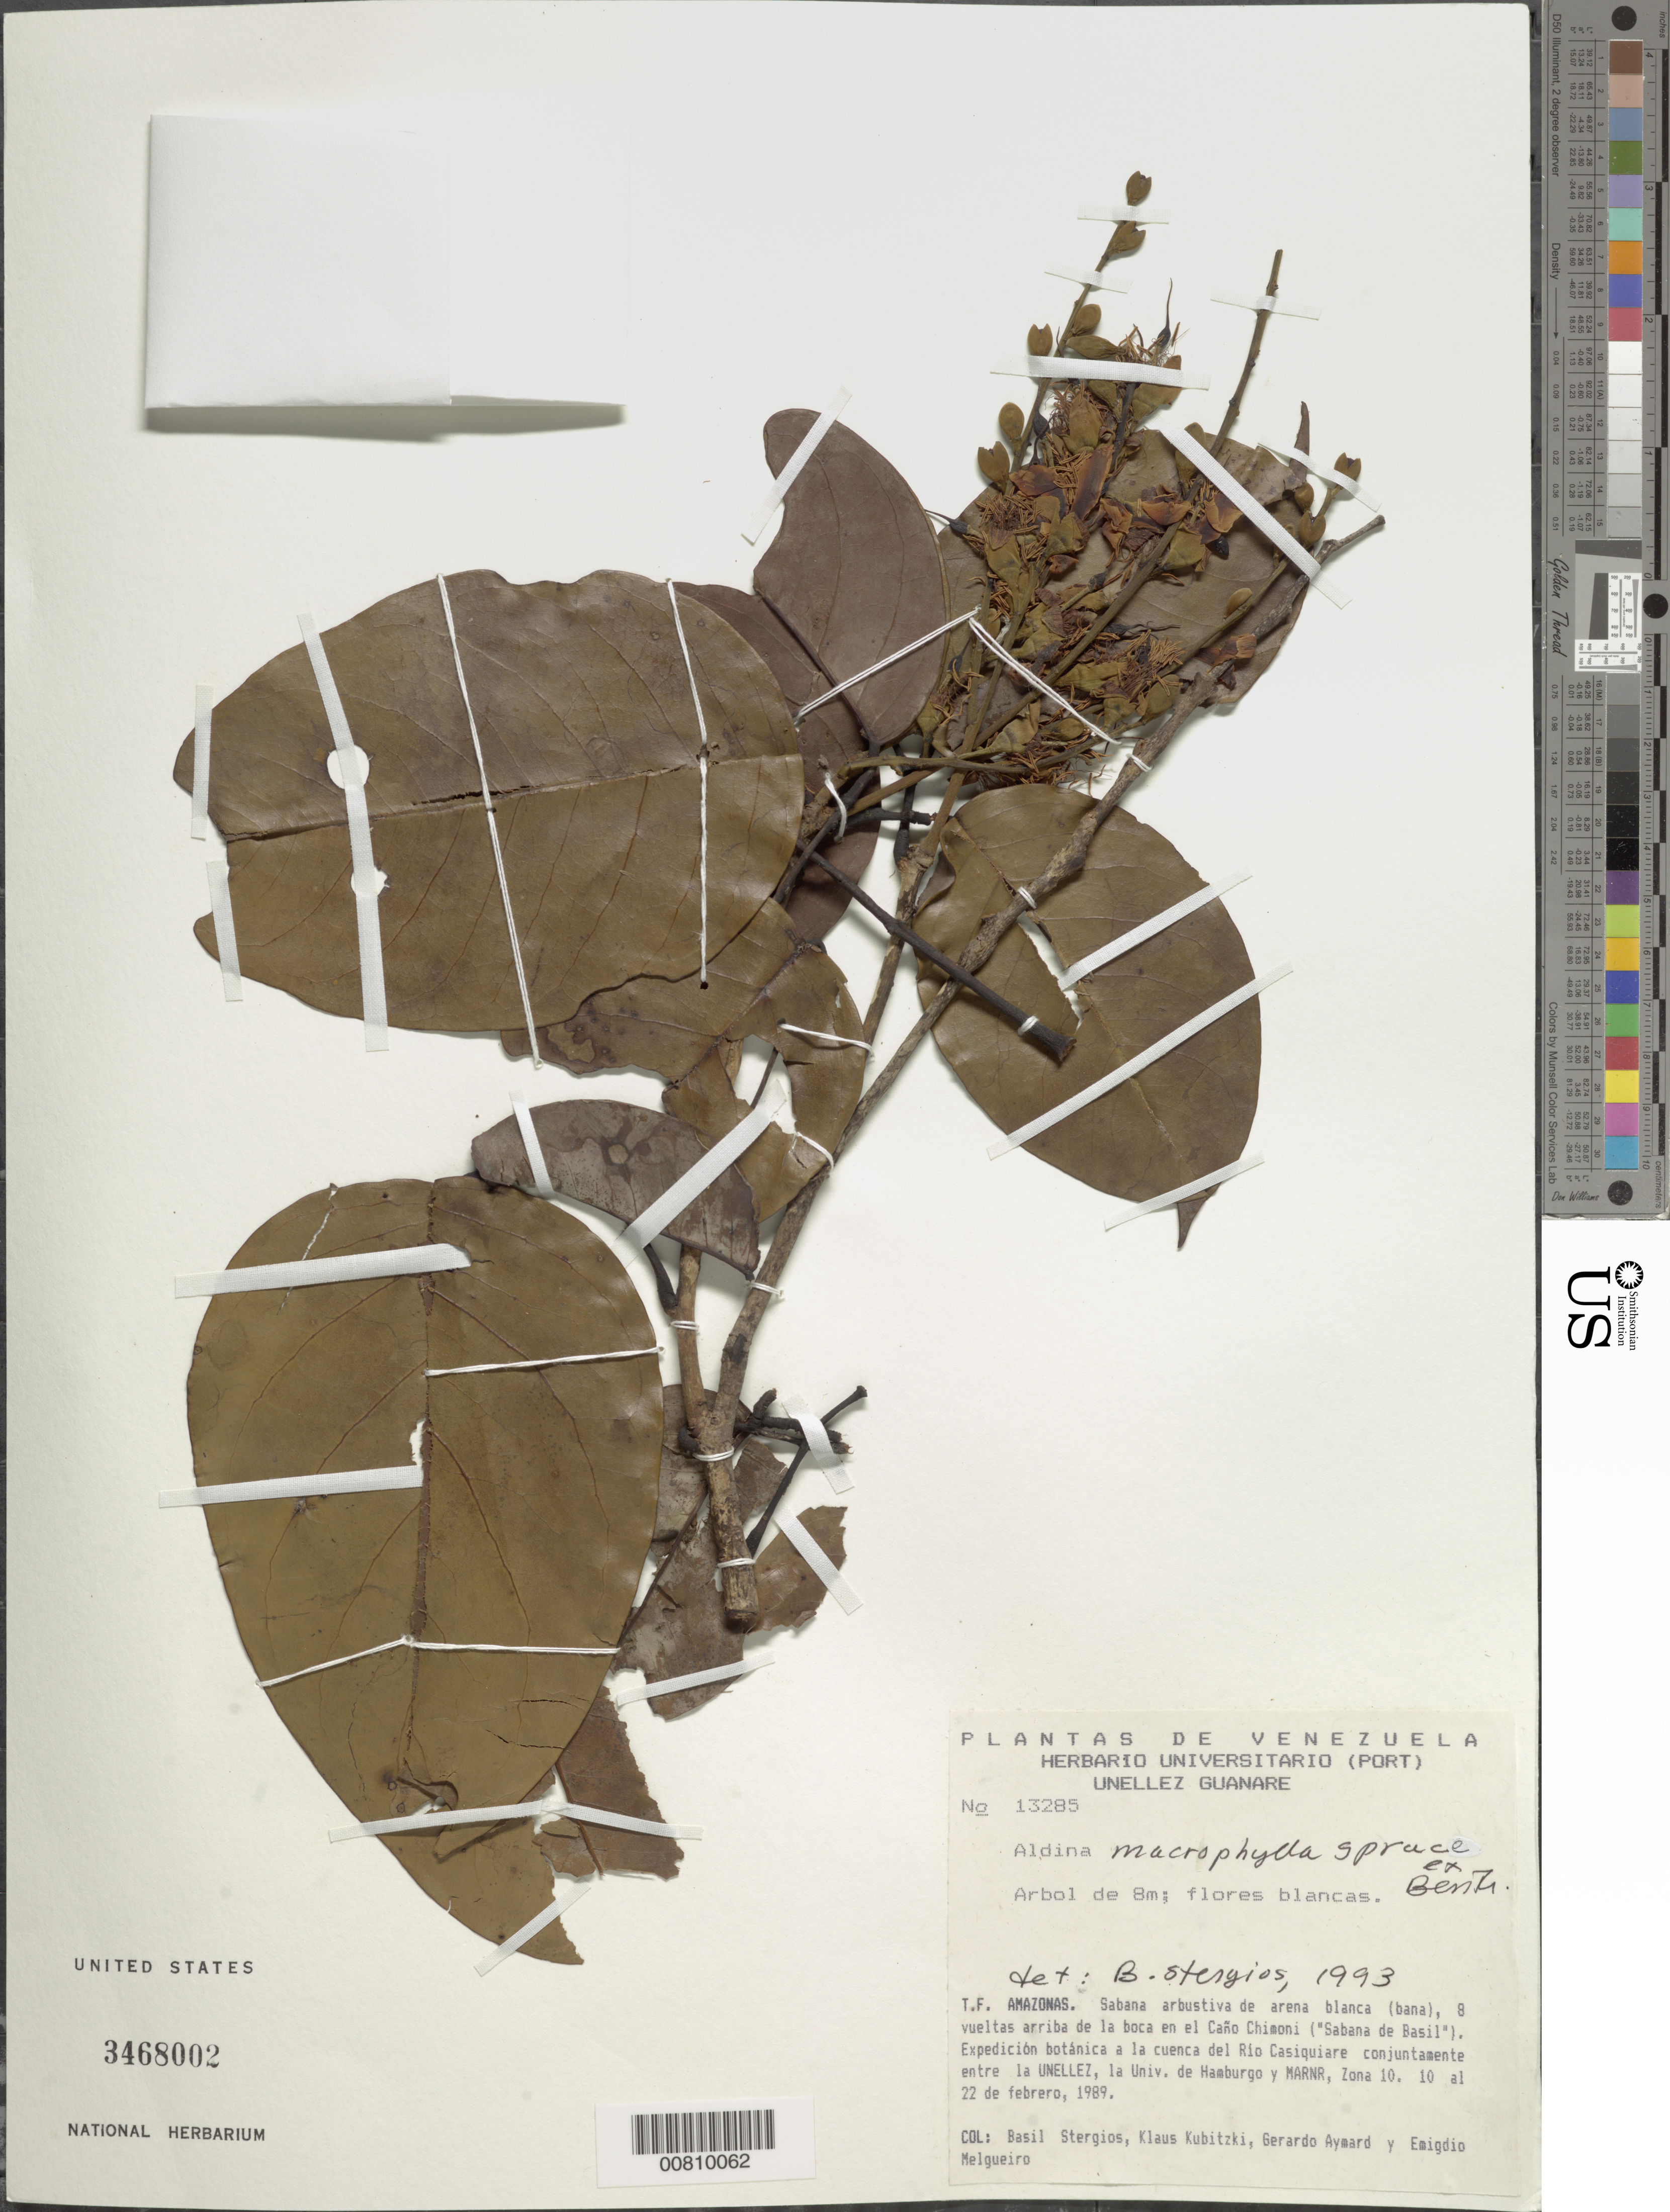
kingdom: Plantae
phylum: Tracheophyta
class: Magnoliopsida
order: Fabales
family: Fabaceae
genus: Aldina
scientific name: Aldina macrophylla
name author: Spruce ex Benth.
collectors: B. G. Stergios, G. A. Aymard, K. Kubitzki & E. Melgueiro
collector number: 13285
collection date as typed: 10 Feb 1989 to 22 Feb 1989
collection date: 1989-02-10/1989-02-22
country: Venezuela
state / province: Amazonas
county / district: Río Negro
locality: Río Negro, entre San Carlos de río Negro y la boca del Río Casiquiare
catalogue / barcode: US 3468002